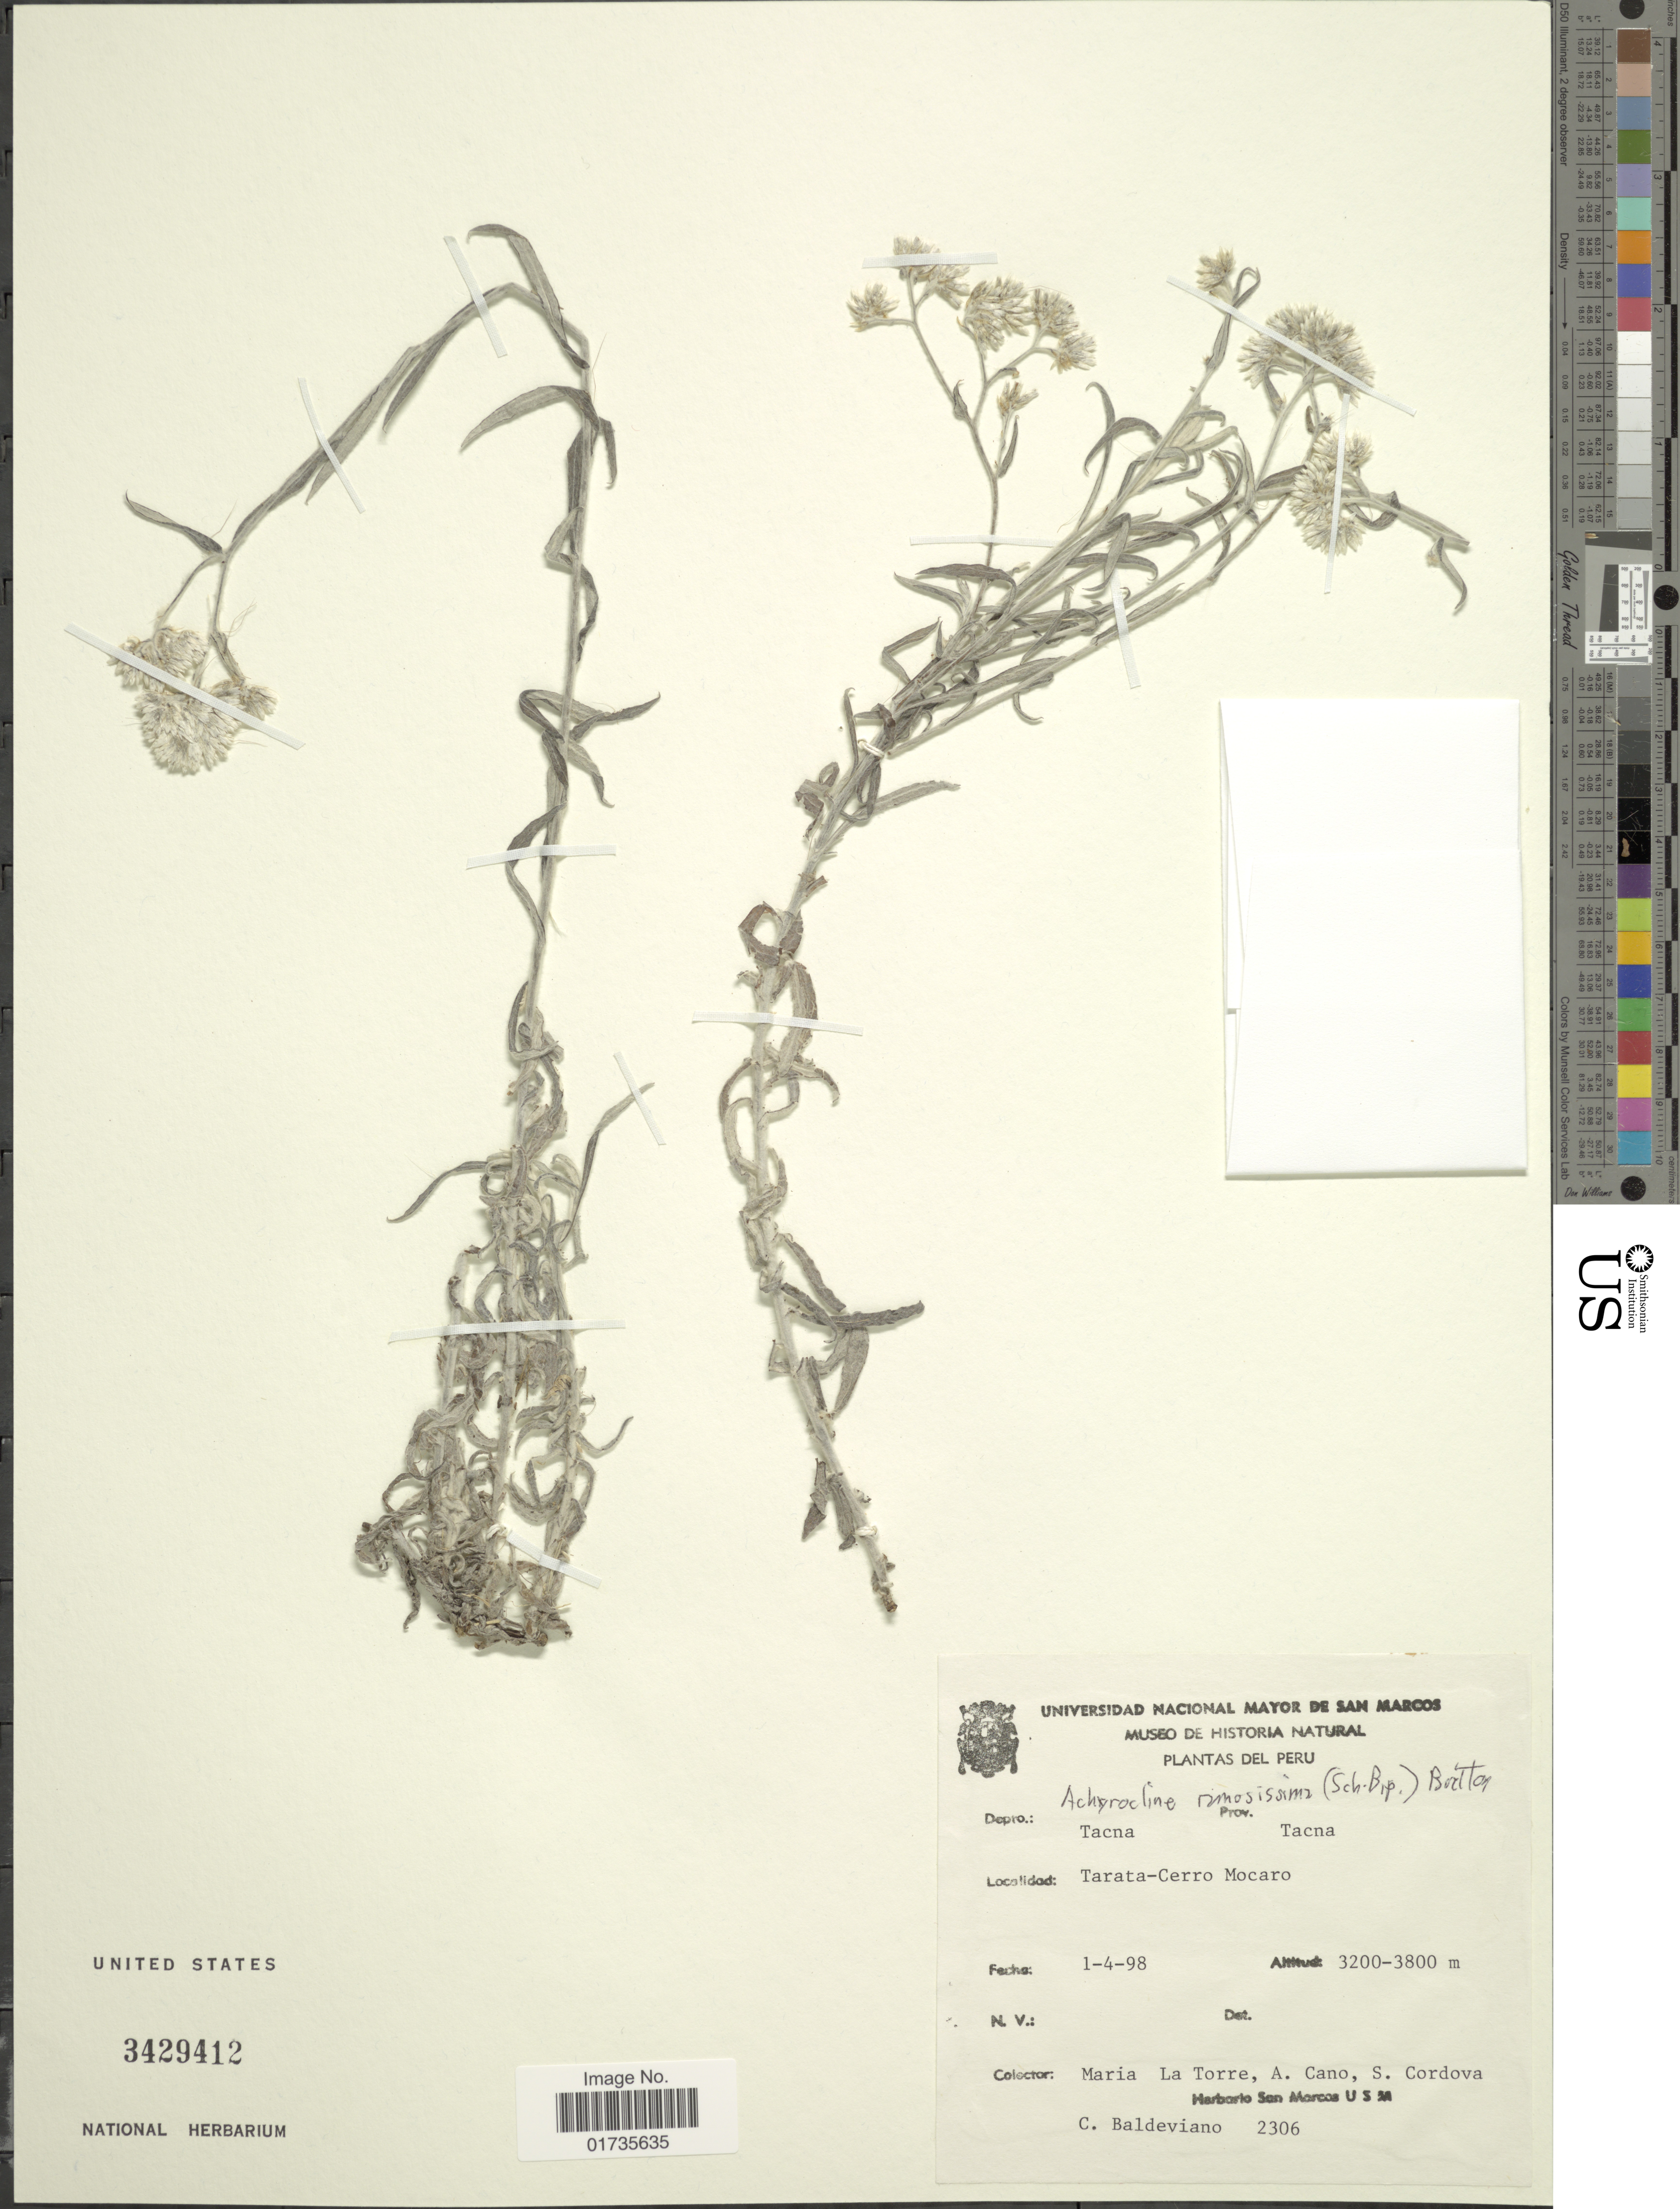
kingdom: Plantae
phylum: Tracheophyta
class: Magnoliopsida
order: Asterales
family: Asteraceae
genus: Achyrocline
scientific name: Achyrocline ramosissima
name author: (Sch. Bip.) Britton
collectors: M. Torre, A. Cano, S. Cordova & C. Baldeviano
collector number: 2306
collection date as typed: Transcribed d/m/y: 1/4/98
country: Peru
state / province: Tacna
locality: Depto.: Tacna. Prov. Tacna. Tarata-Cerro Mocaro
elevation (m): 3200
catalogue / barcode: US 3429412